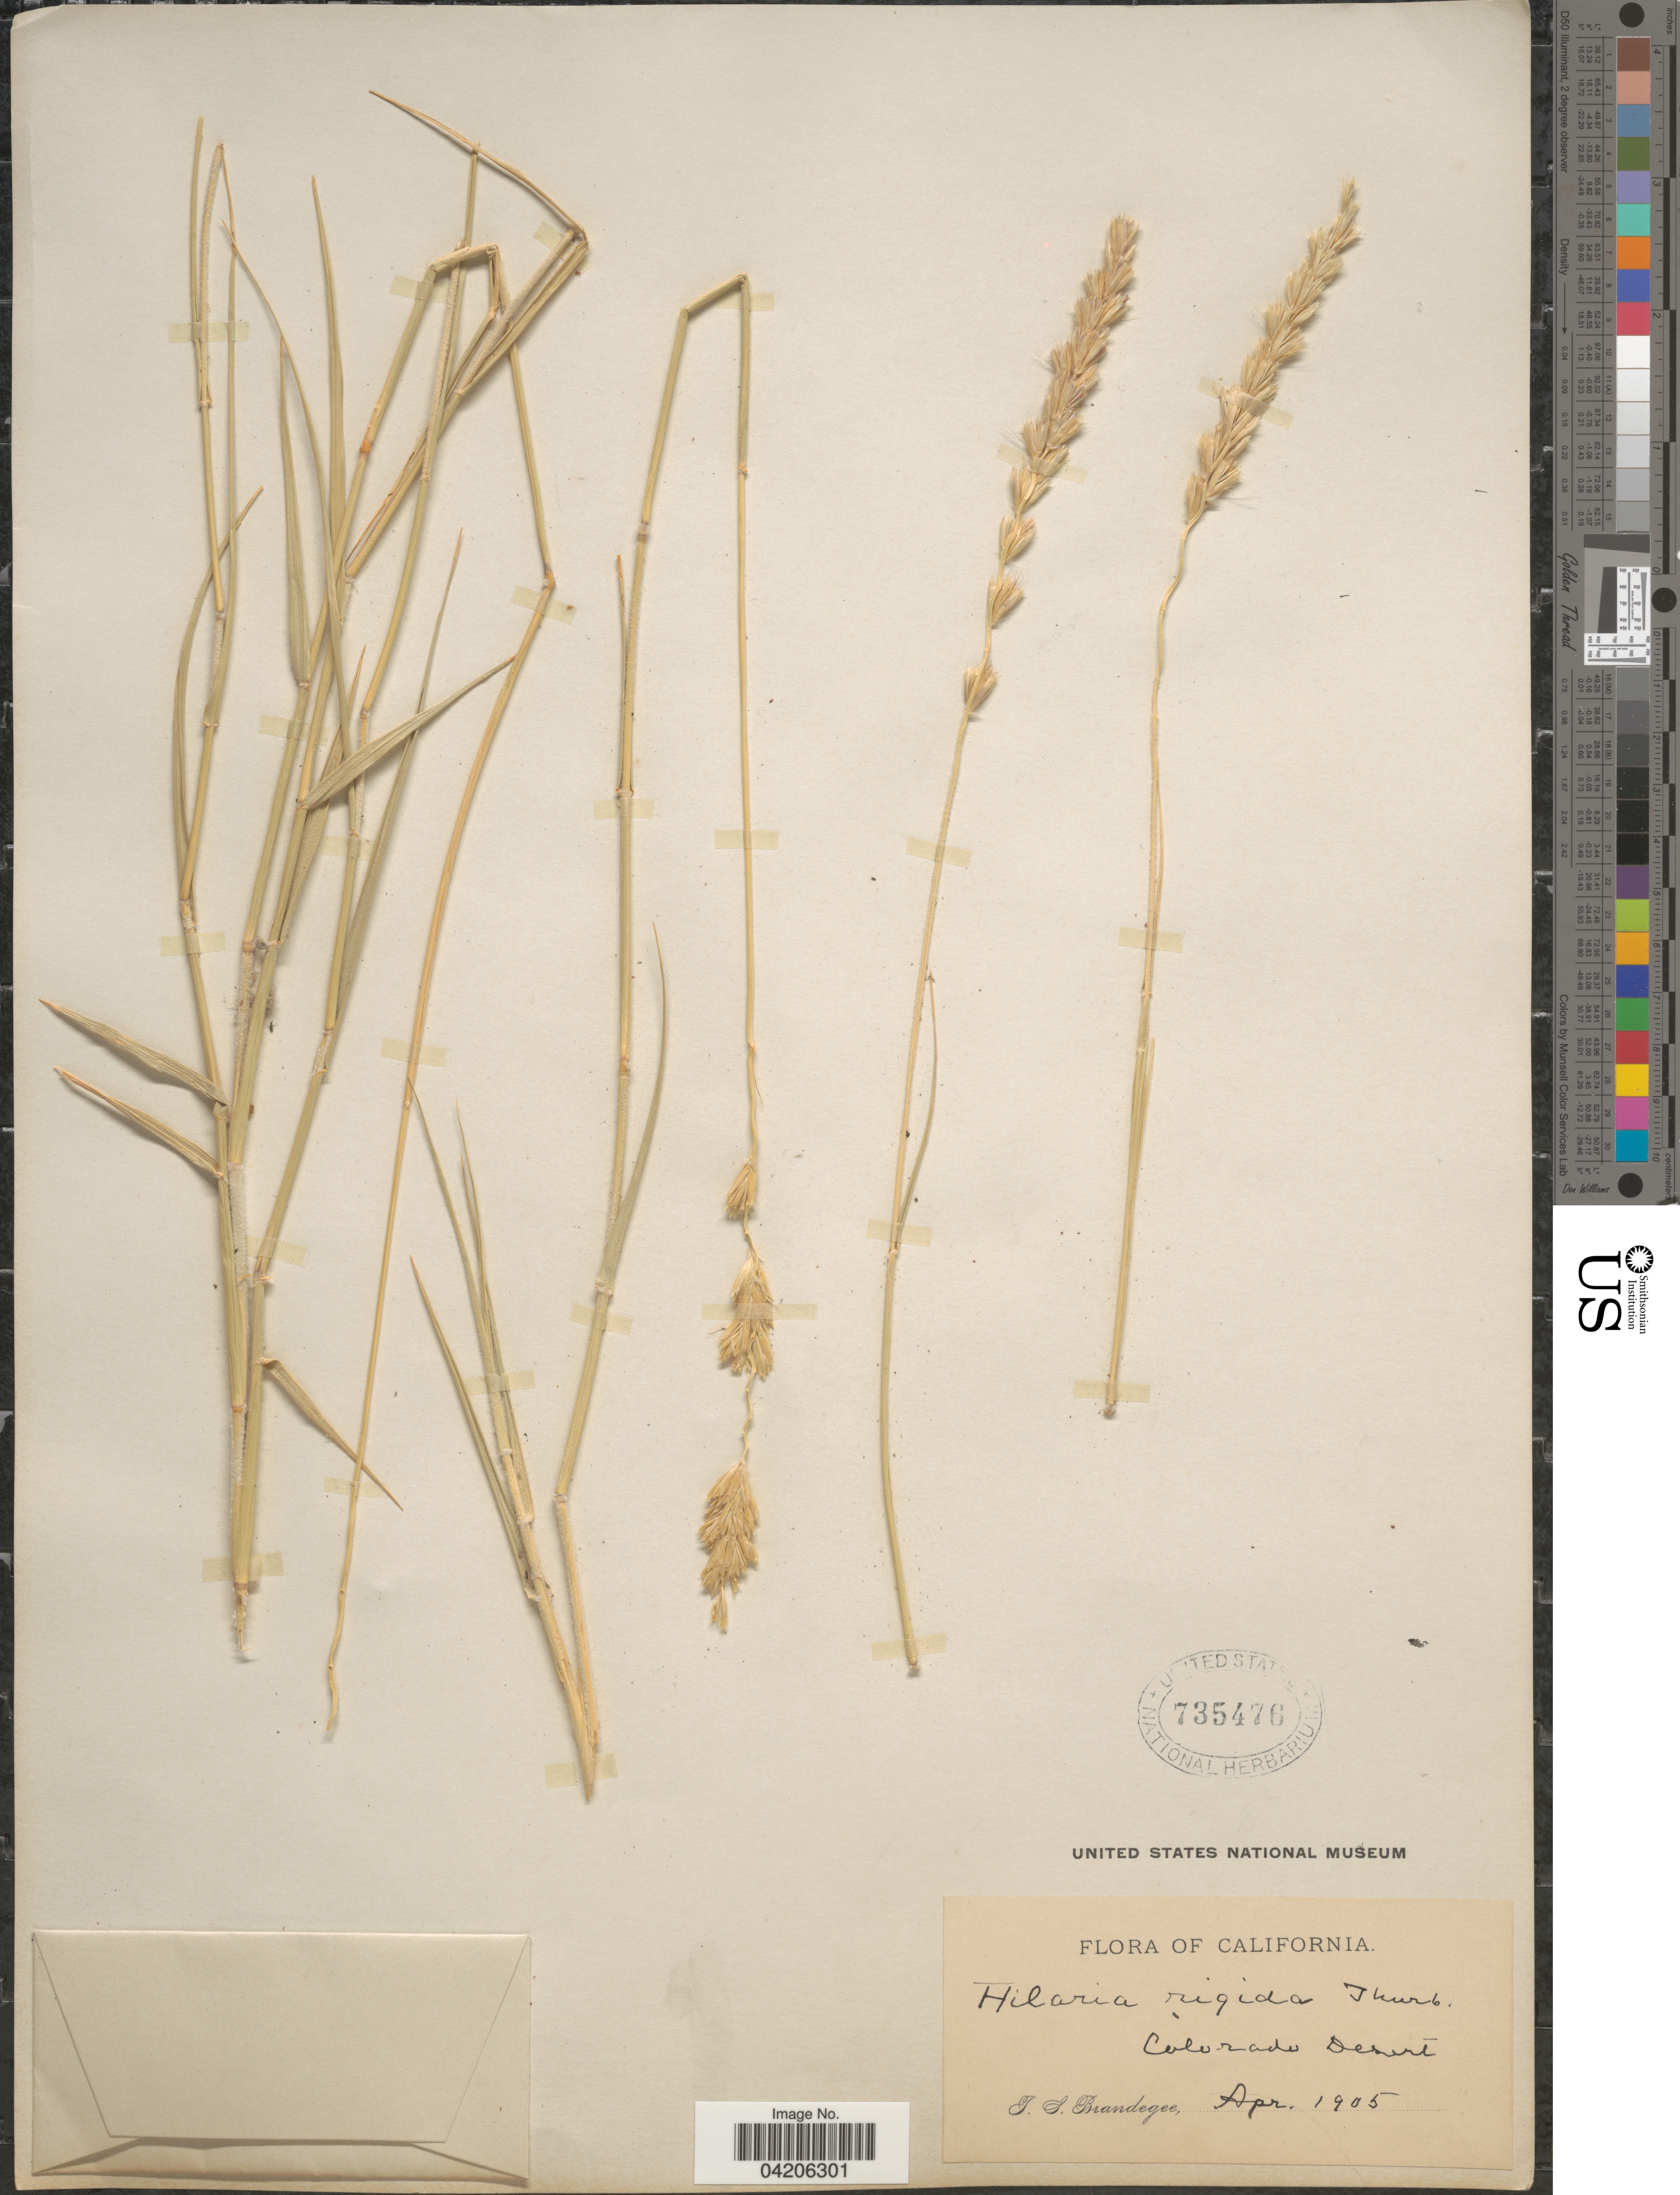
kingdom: Plantae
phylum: Tracheophyta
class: Liliopsida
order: Poales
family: Poaceae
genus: Hilaria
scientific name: Hilaria rigida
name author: (Thurb.) Benth. ex Scribn.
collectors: J. S. Brandegee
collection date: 1905-04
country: United States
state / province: California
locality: Colorado Desert.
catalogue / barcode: US 735476